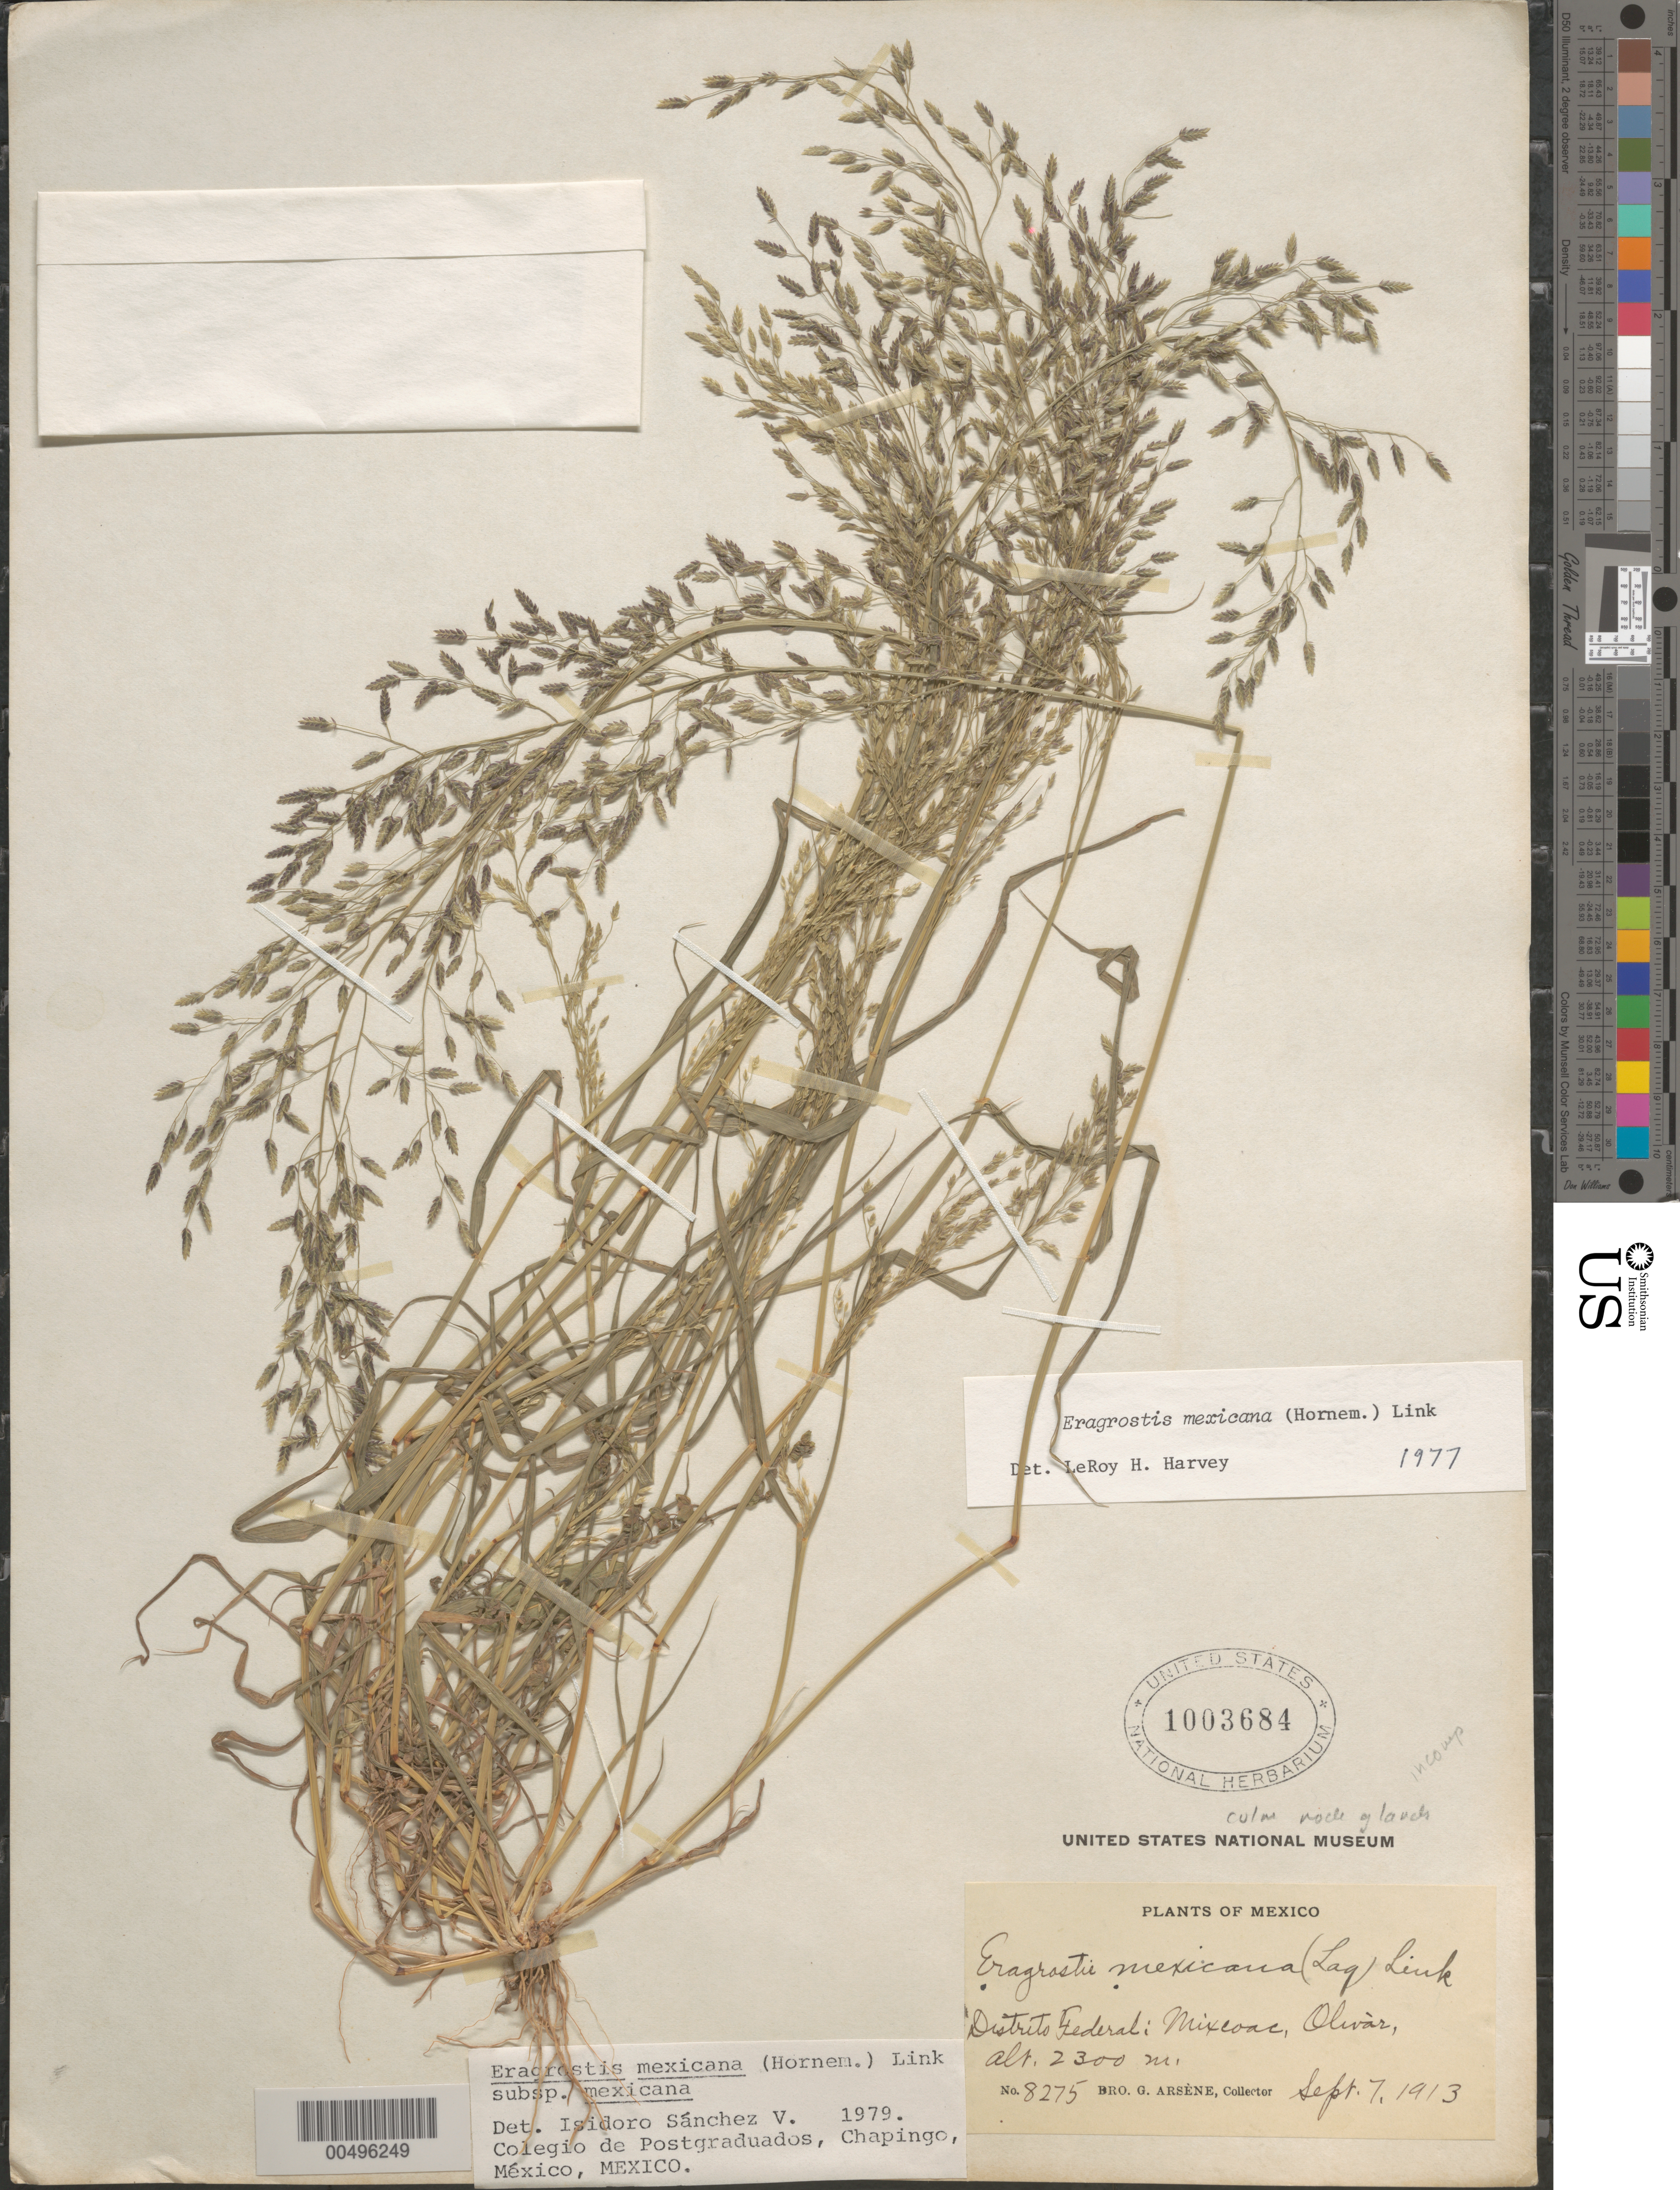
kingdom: Plantae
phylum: Tracheophyta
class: Liliopsida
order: Poales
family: Poaceae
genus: Eragrostis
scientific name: Eragrostis mexicana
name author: (Hornem.) Link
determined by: Sánchez Vega, I. M.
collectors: Bro. G. Arsène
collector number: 8275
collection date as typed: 7 Sep 1913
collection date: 1913-09-07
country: Mexico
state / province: Distrito Federal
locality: Mixcoac, Olivar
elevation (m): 2300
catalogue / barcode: US 1003684